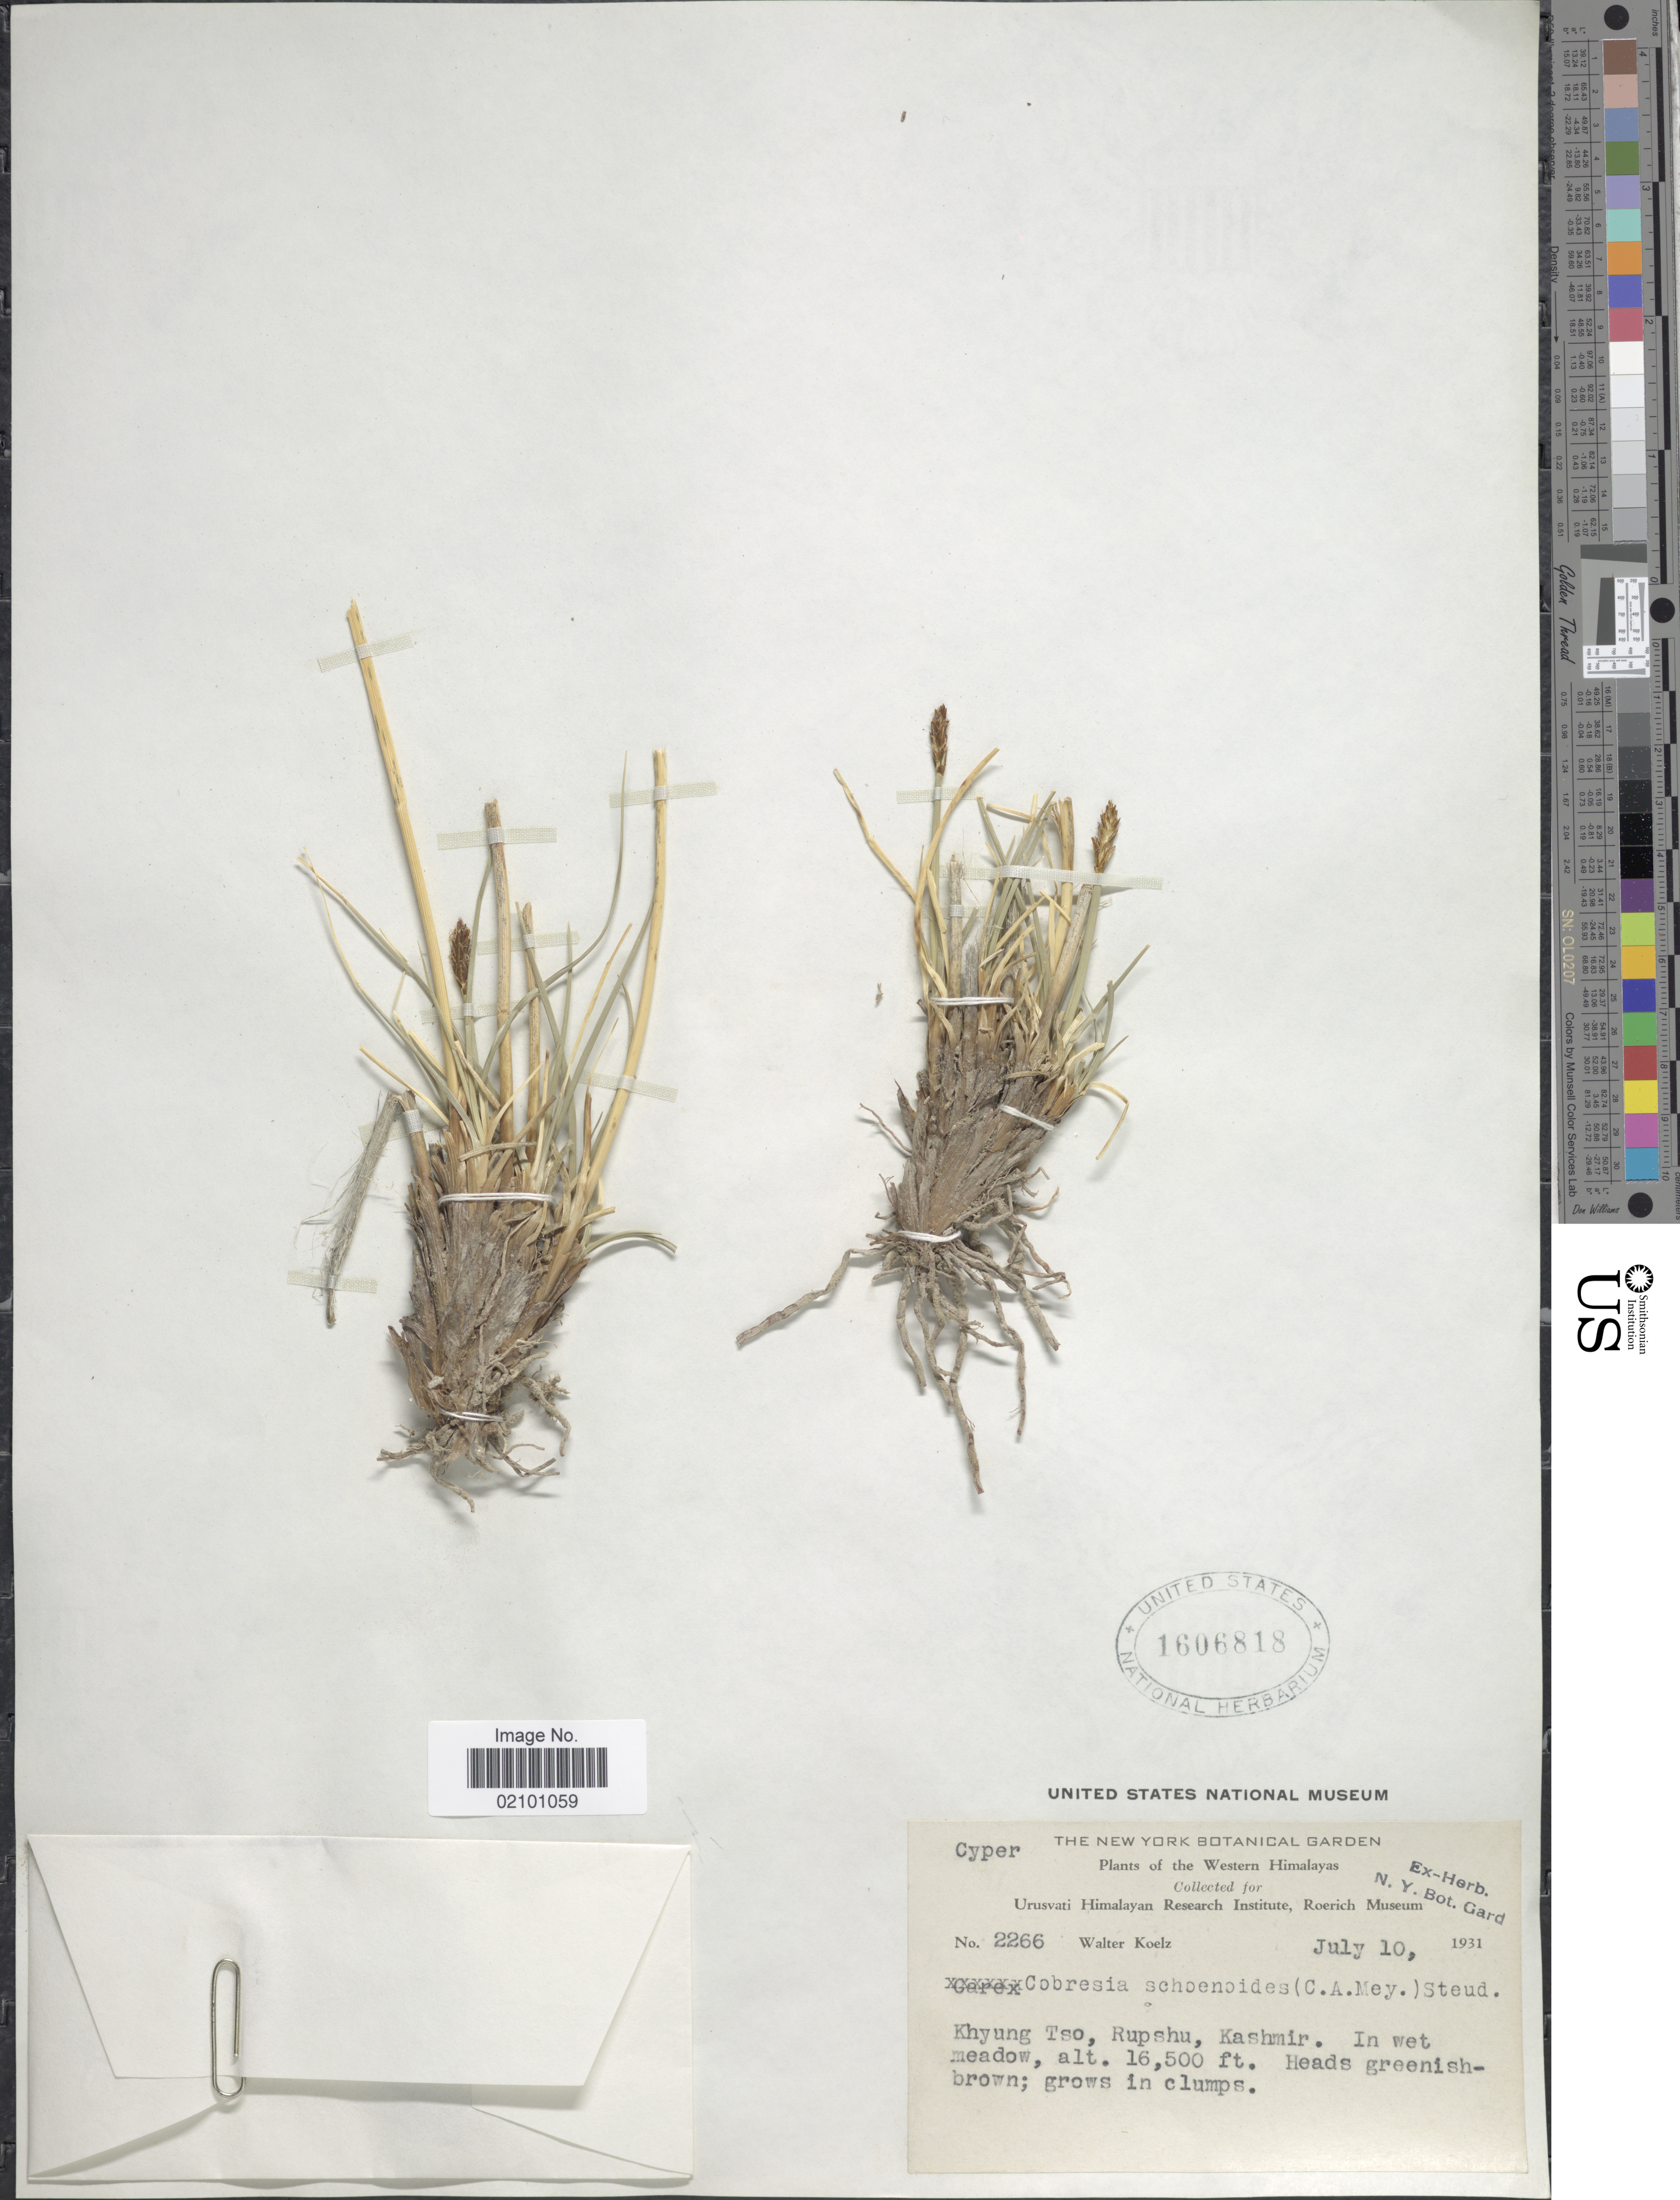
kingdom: Plantae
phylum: Tracheophyta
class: Liliopsida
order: Poales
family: Cyperaceae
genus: Carex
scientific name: Carex deasyi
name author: (C.B. Clarke) O. Yano & S.R. Zhang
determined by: Strong, M. T., (US), Smithsonian Institution - National Museum of Natural History (UNITED STATES)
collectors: W. N. Koelz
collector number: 2266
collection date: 1931-07-10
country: India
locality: Western Himalayas, Khyung Tso, Rupshu, Kashmir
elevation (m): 5029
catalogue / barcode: US 1606818